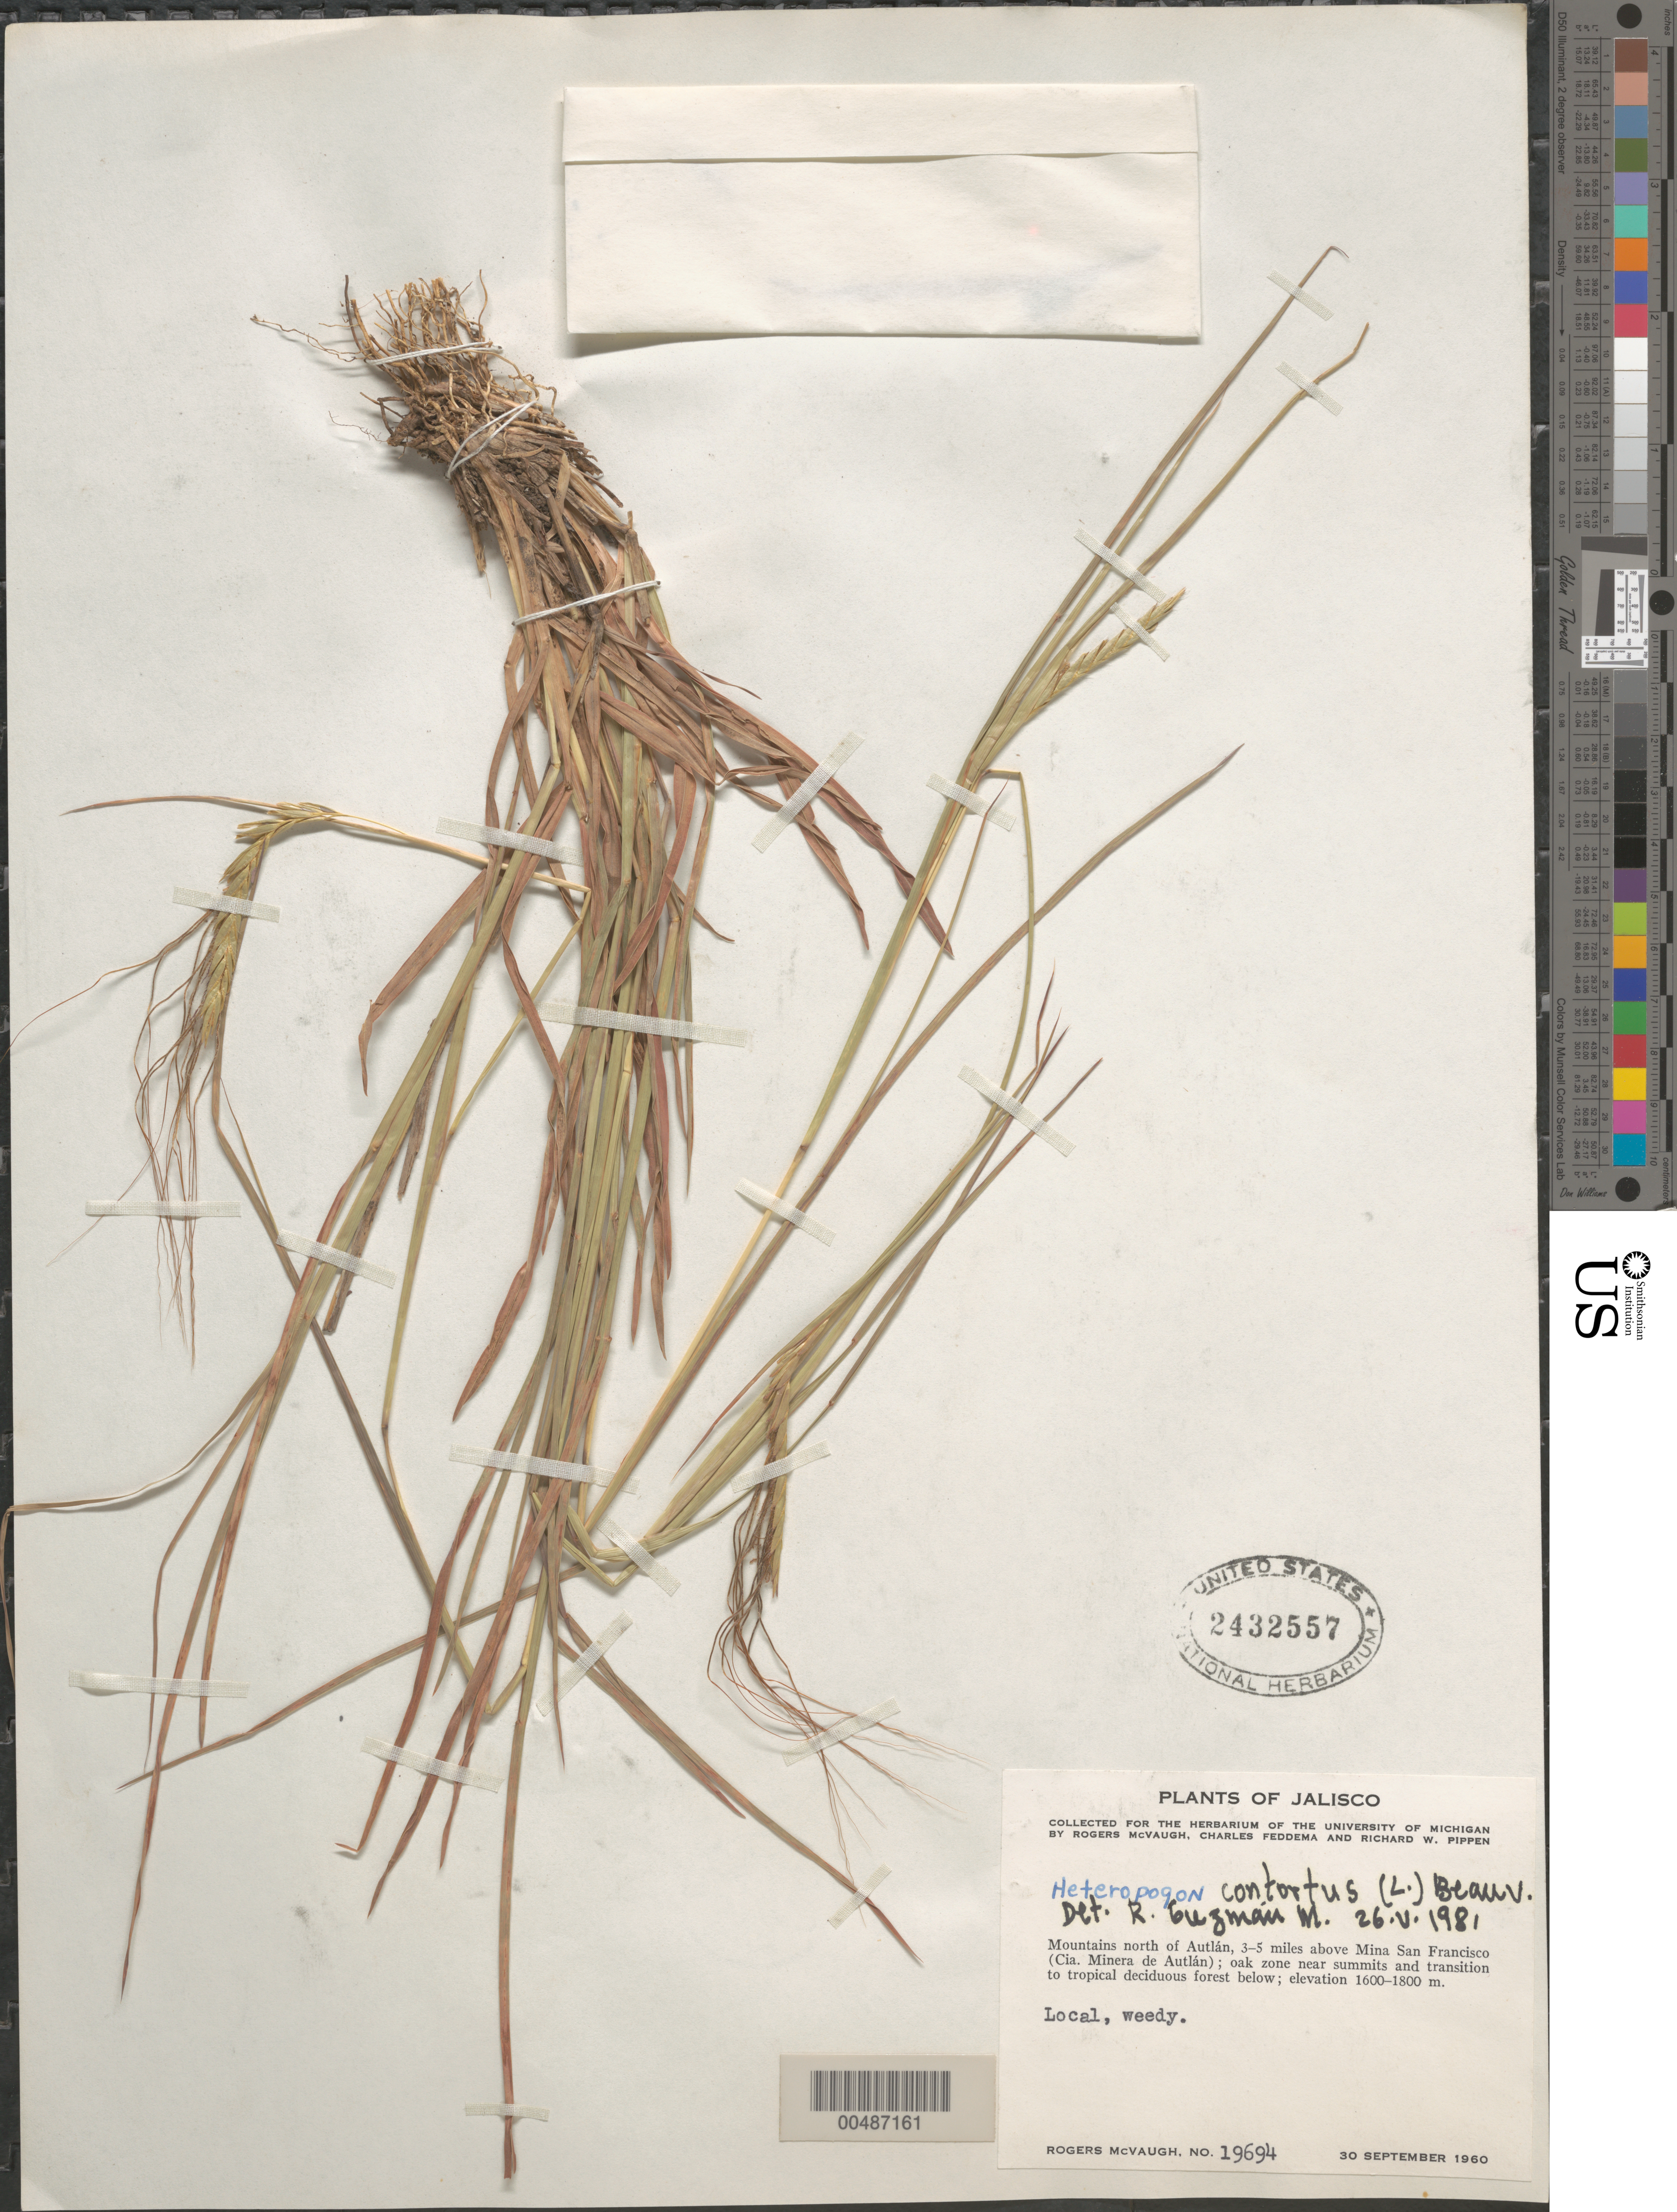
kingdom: Plantae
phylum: Tracheophyta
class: Liliopsida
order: Poales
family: Poaceae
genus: Heteropogon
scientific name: Heteropogon contortus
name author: (L.) P. Beauv. ex Roem. & Schult.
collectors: R. McVaugh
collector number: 19694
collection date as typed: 30 Sep 1960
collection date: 1960-09-30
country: Mexico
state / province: Jalisco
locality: Mtns N of Autlán, 3-5 mi above Mina San Francisco (Cia. Minera de Autlán)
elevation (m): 1600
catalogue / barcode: US 2432557